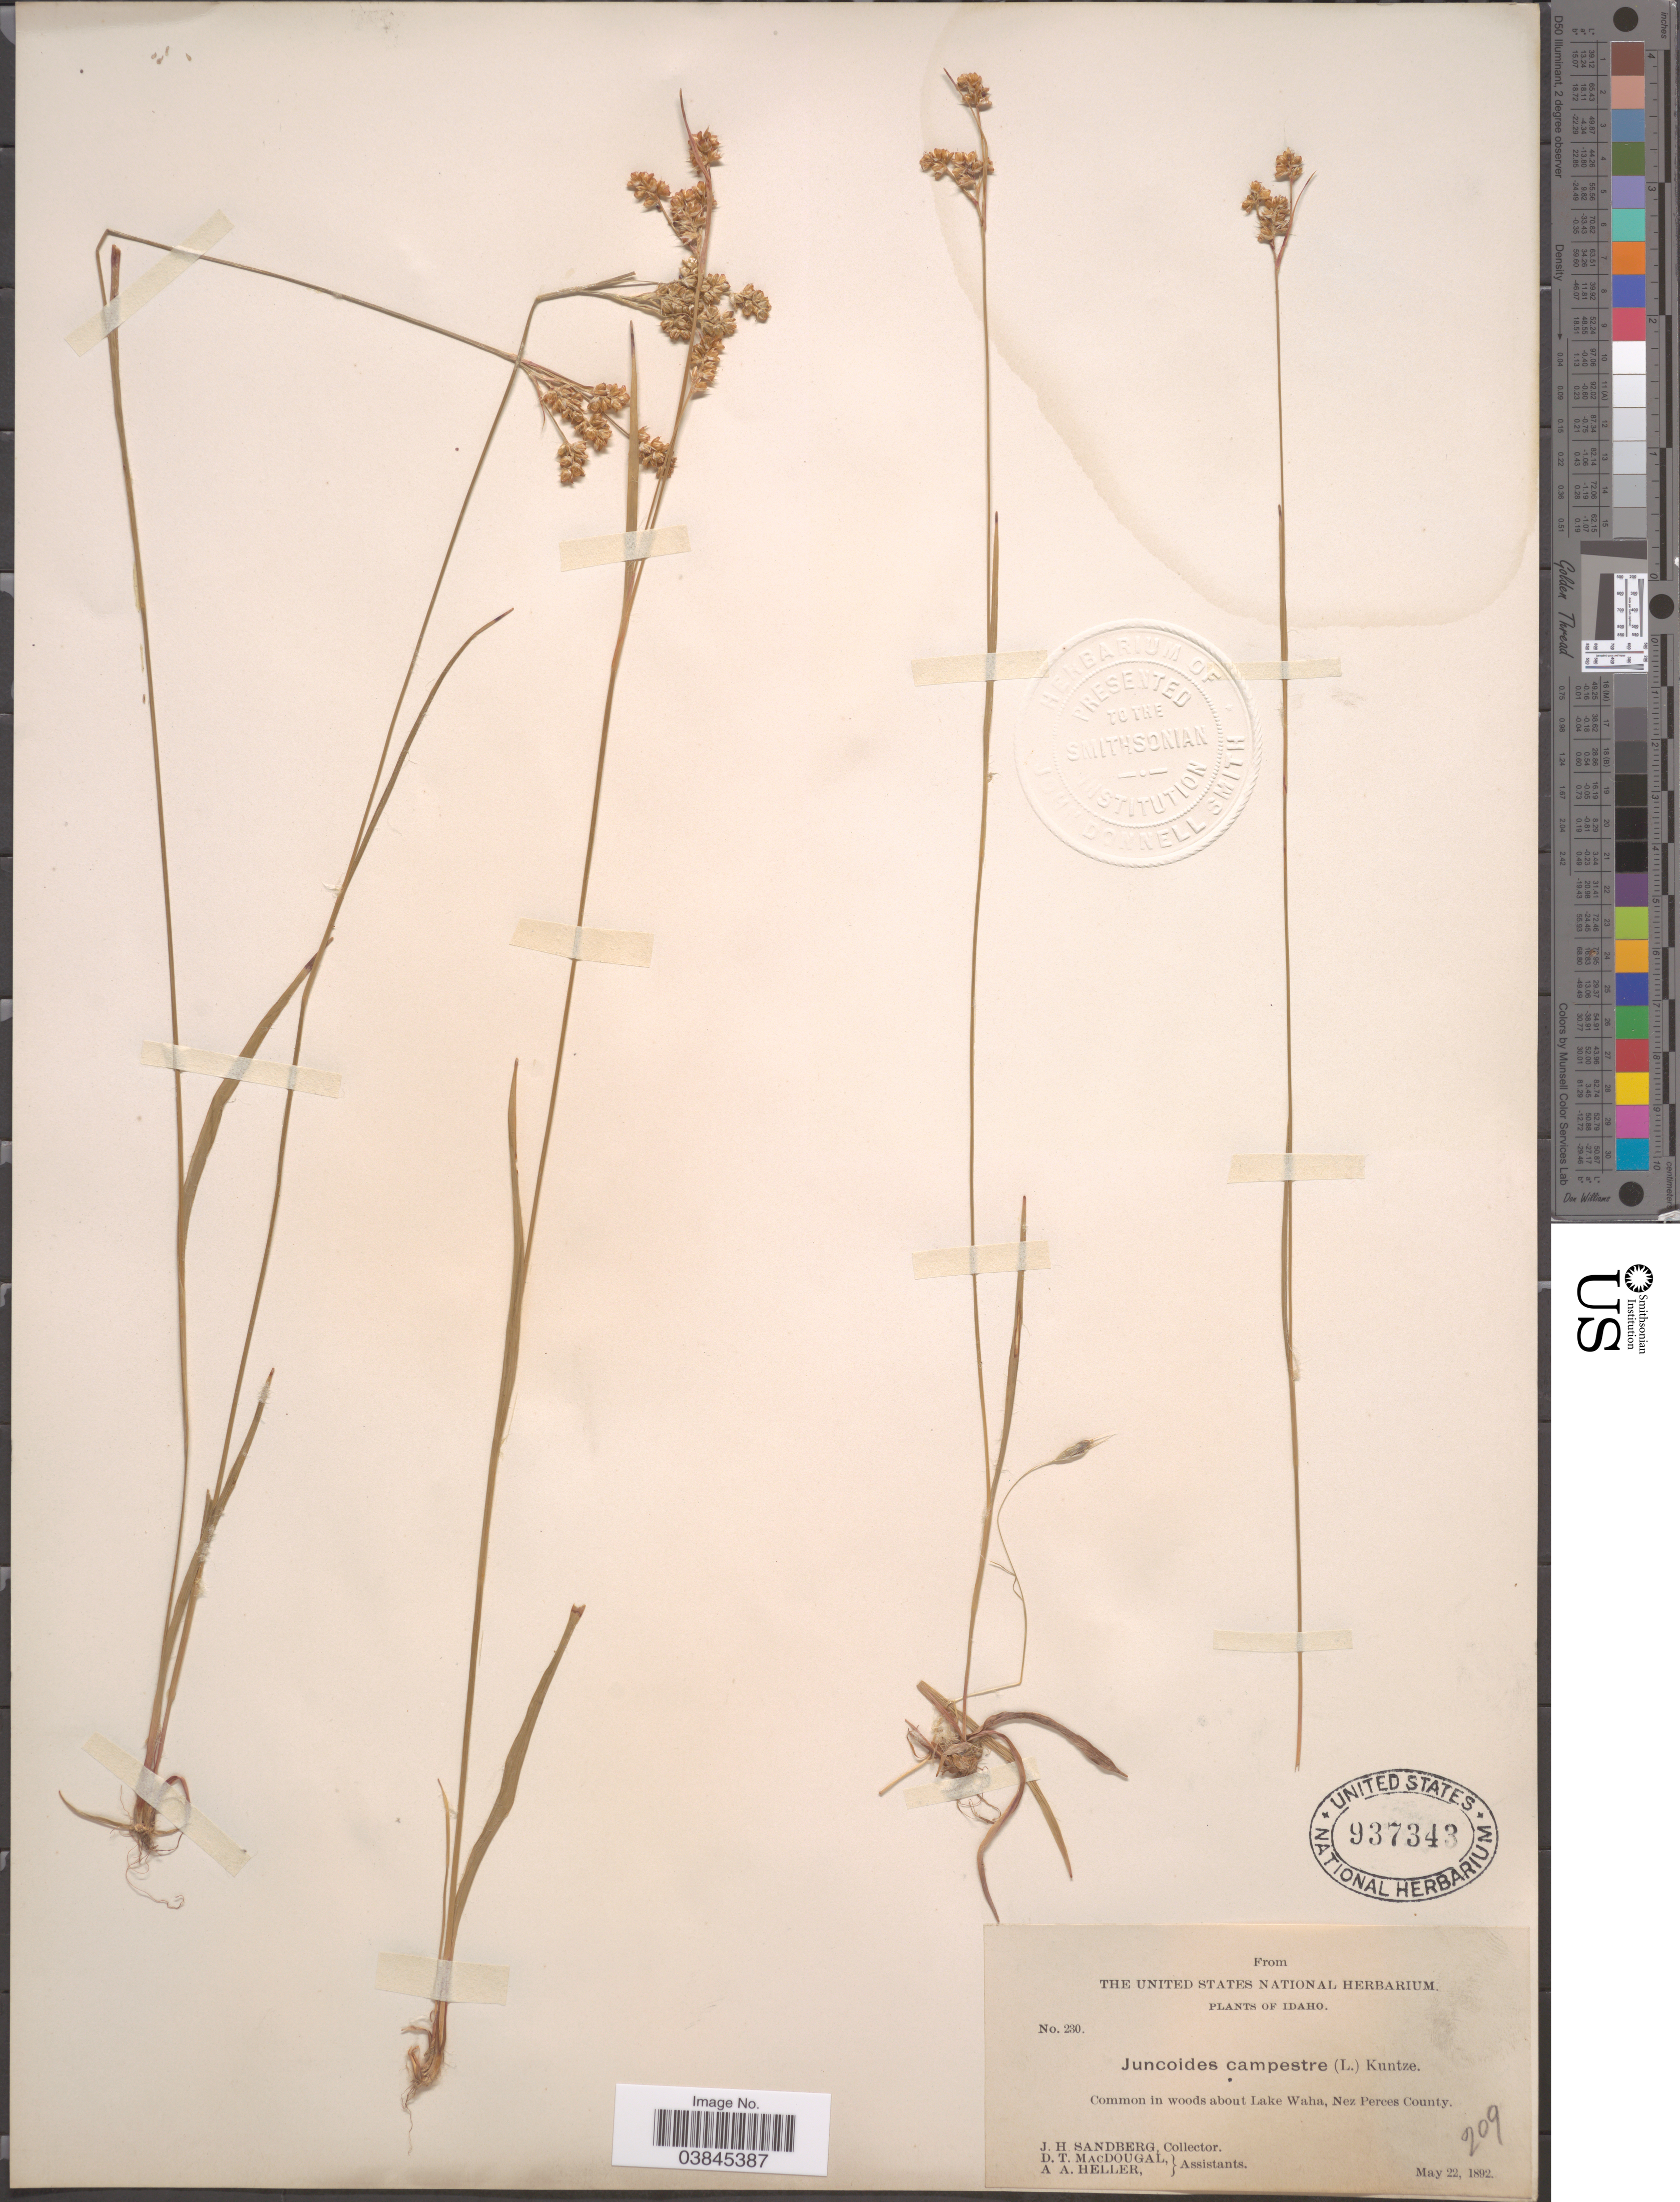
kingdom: Plantae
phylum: Tracheophyta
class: Liliopsida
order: Poales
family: Juncaceae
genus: Luzula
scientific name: Luzula campestris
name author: (L.) DC.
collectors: J. H. Sandberg, D. T. MacDougal & A. A. Heller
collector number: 230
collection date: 1892-05-22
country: United States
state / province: Idaho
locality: About Lake Waha, Nez Perces County.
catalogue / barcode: US 937343